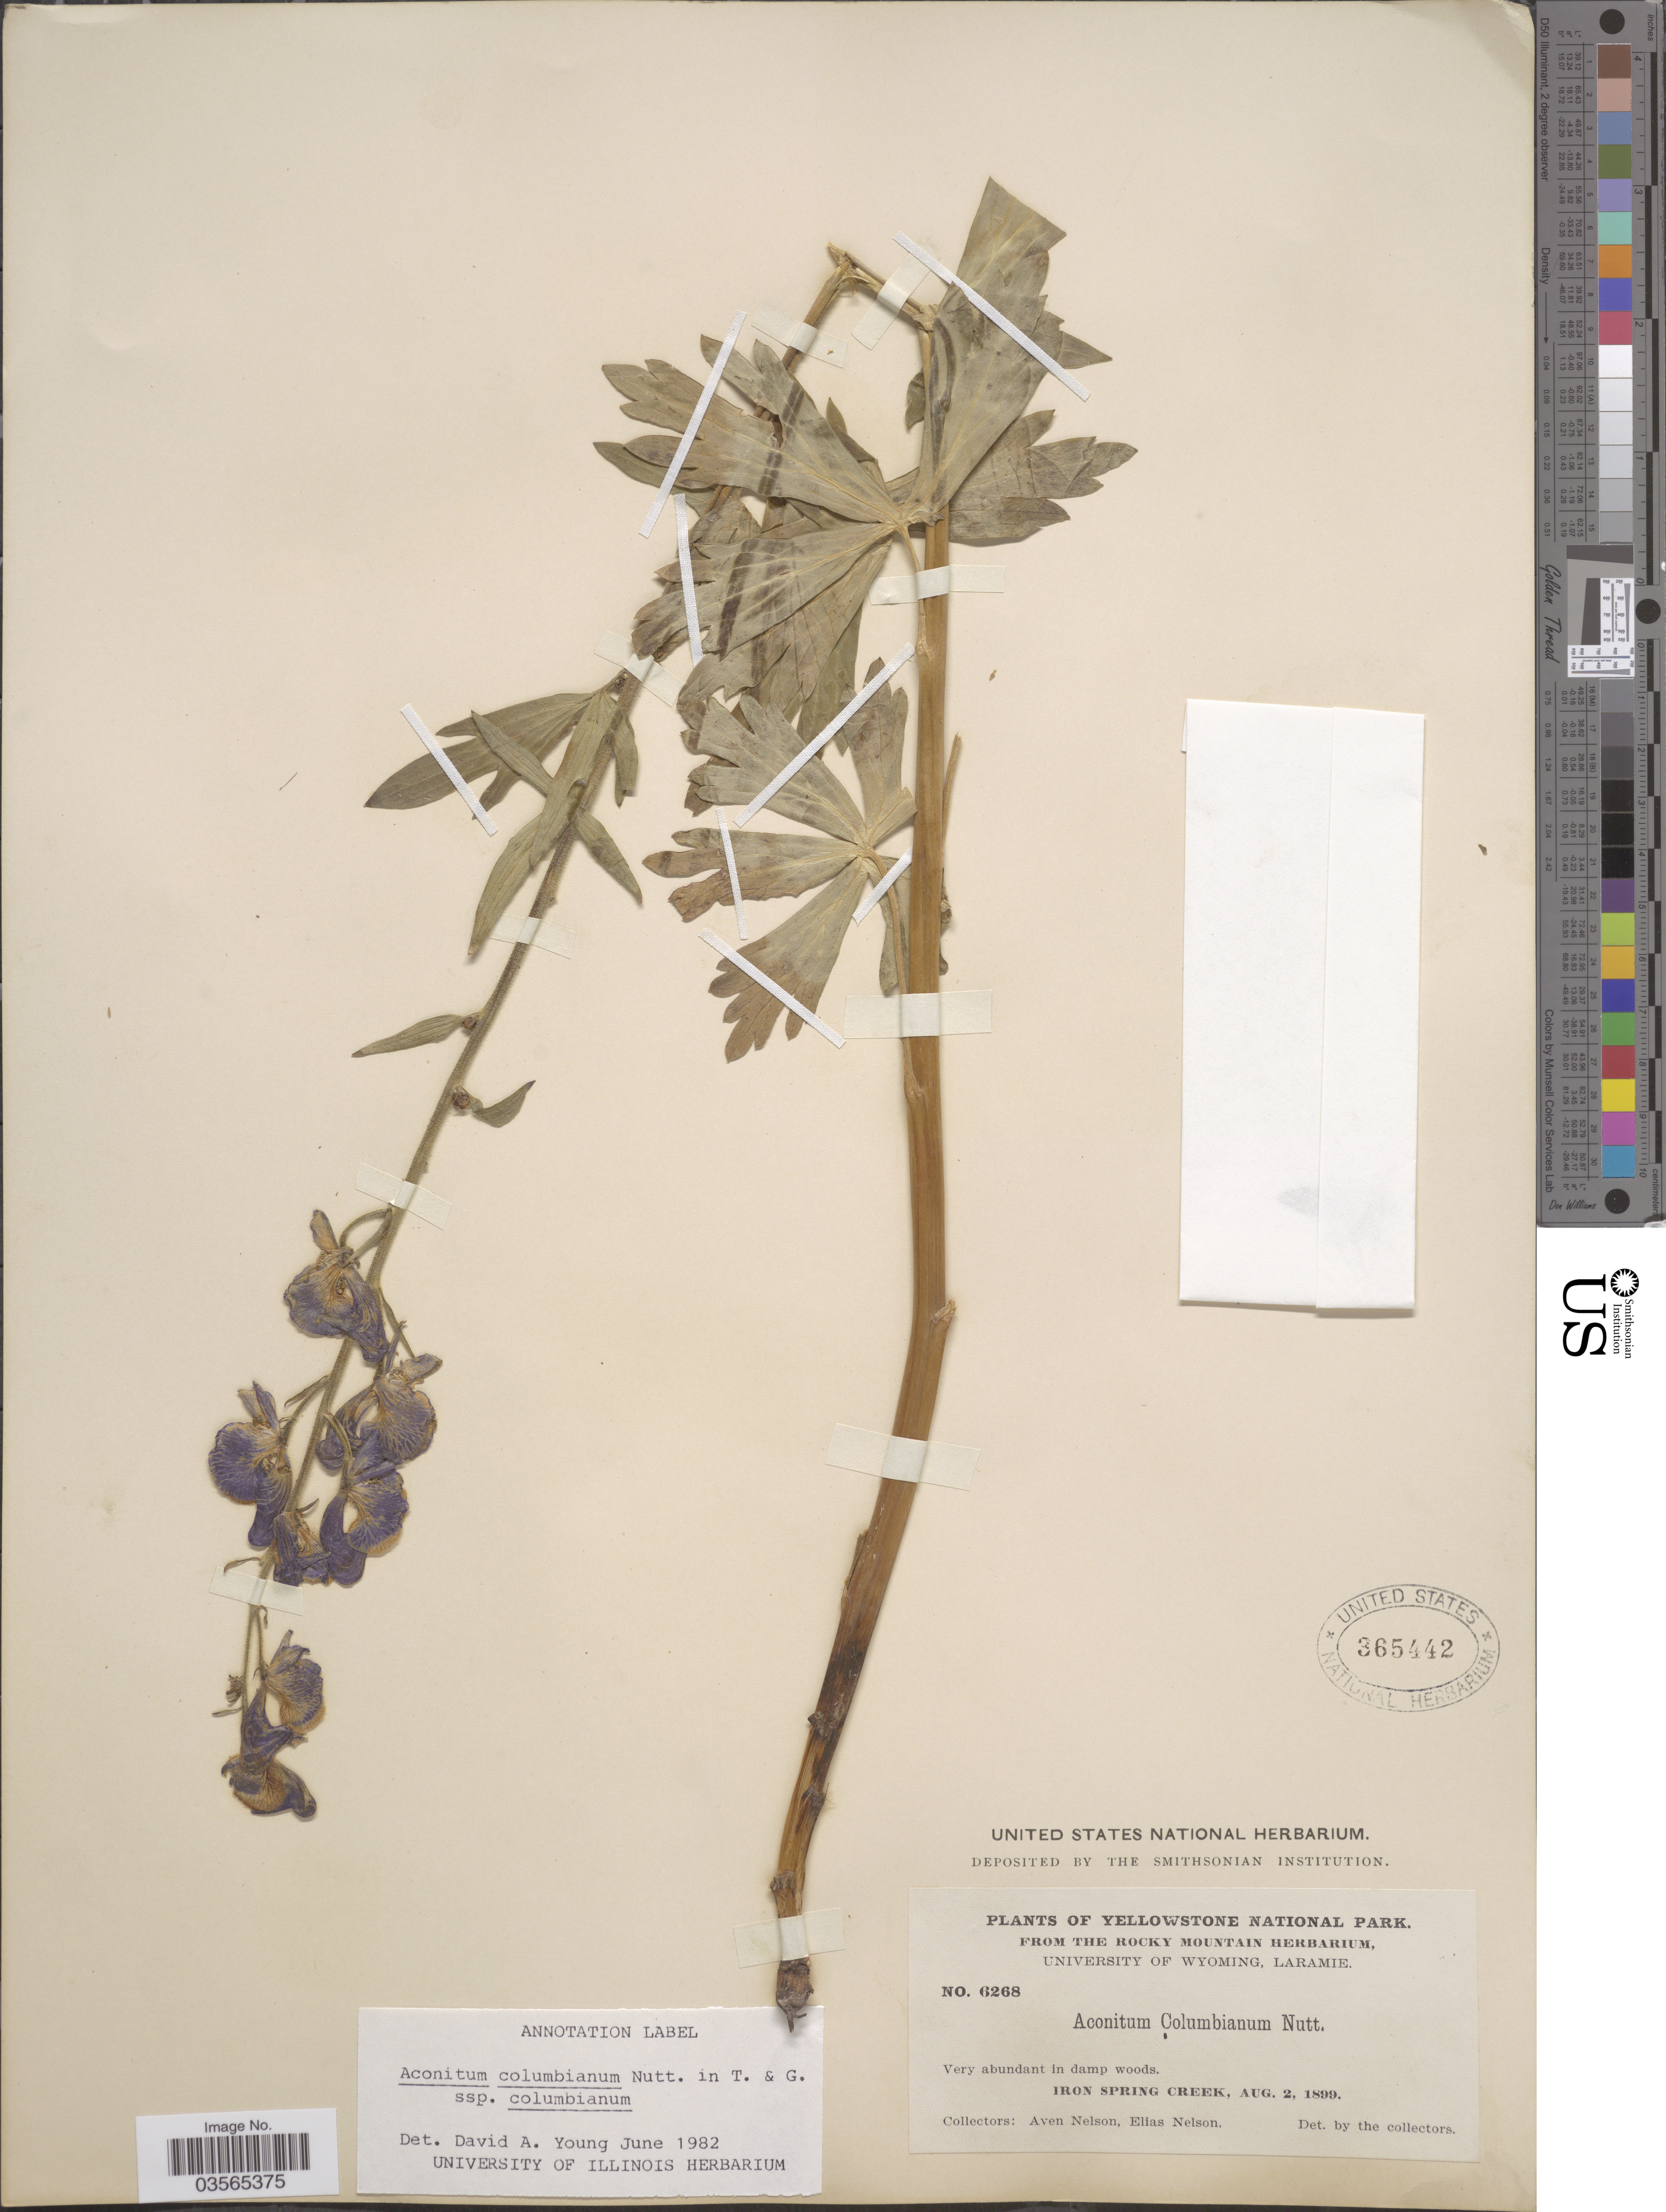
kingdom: Plantae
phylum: Tracheophyta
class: Magnoliopsida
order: Ranunculales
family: Ranunculaceae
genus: Aconitum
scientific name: Aconitum columbianum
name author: Nutt.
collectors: A. Nelson & E. Nelson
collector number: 6268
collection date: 1899-08-02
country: United States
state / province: Wyoming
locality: Yellowstone National Park. Iron Spring Creek.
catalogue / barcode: US 365442